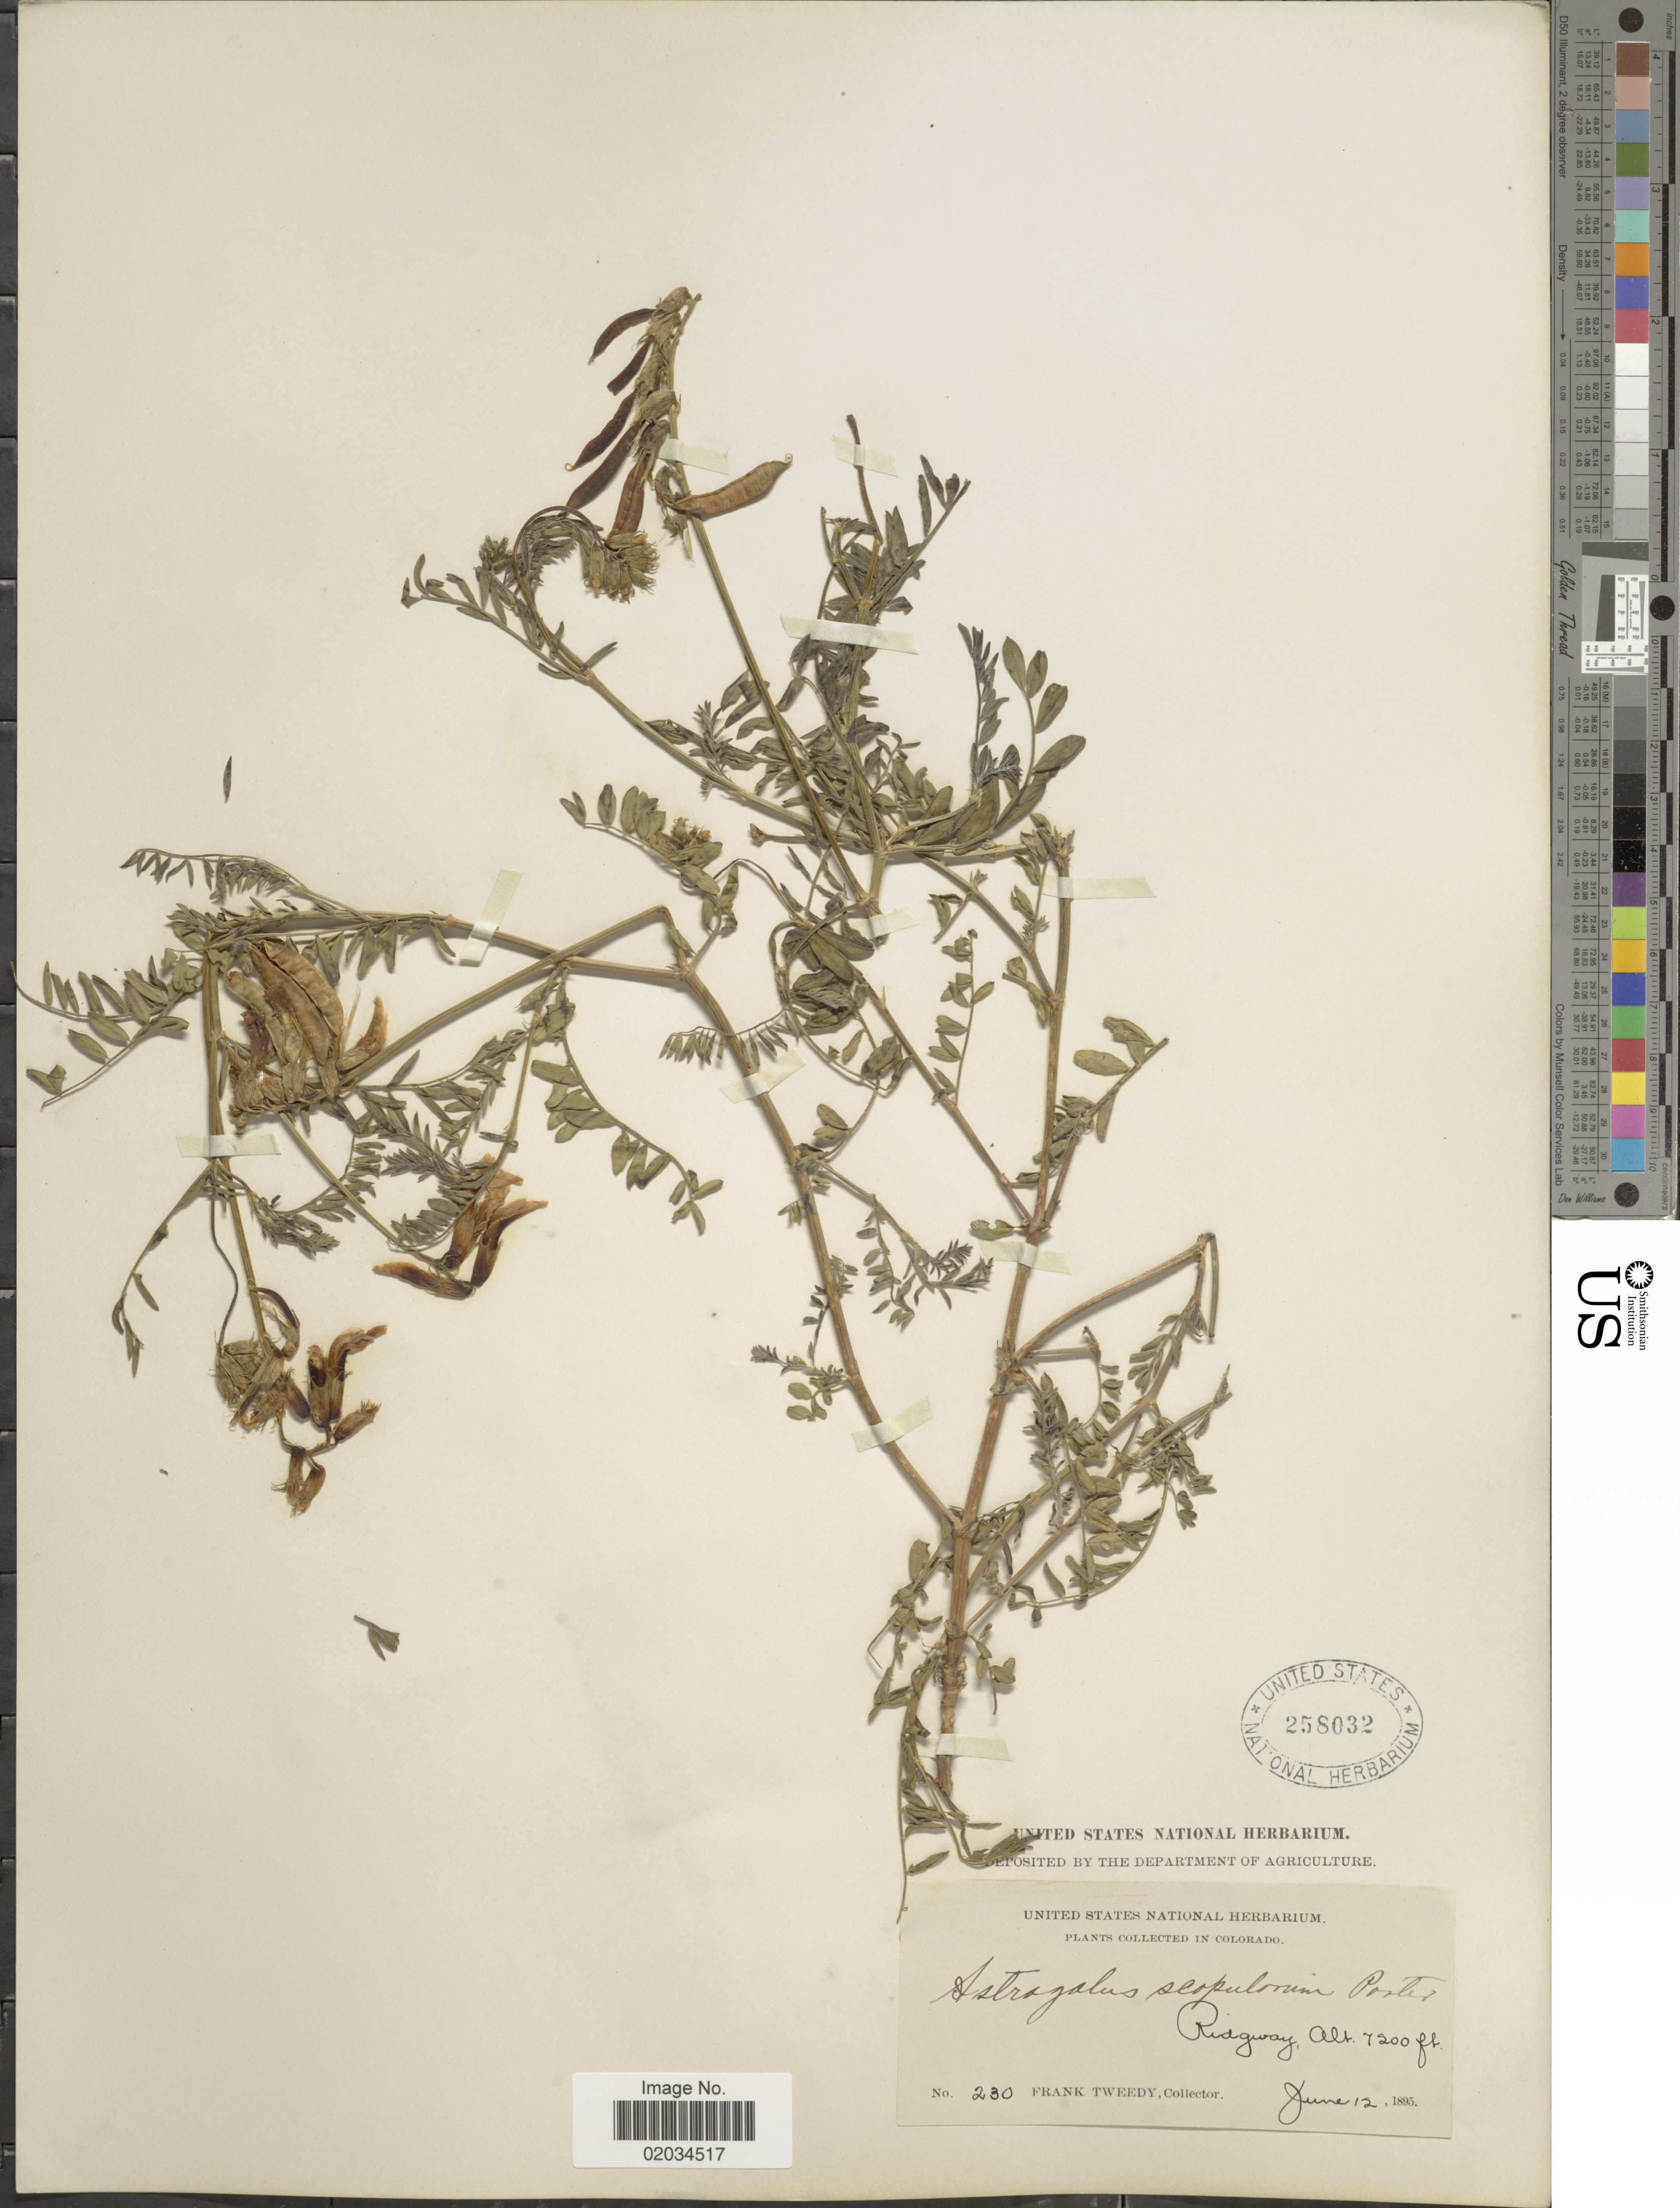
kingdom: Plantae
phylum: Tracheophyta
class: Magnoliopsida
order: Fabales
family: Fabaceae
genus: Astragalus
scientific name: Astragalus scopulorum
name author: Porter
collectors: F. Tweedy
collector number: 230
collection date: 1895-06-12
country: United States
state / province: Colorado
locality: Ridgway.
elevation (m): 2195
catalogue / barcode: US 258032